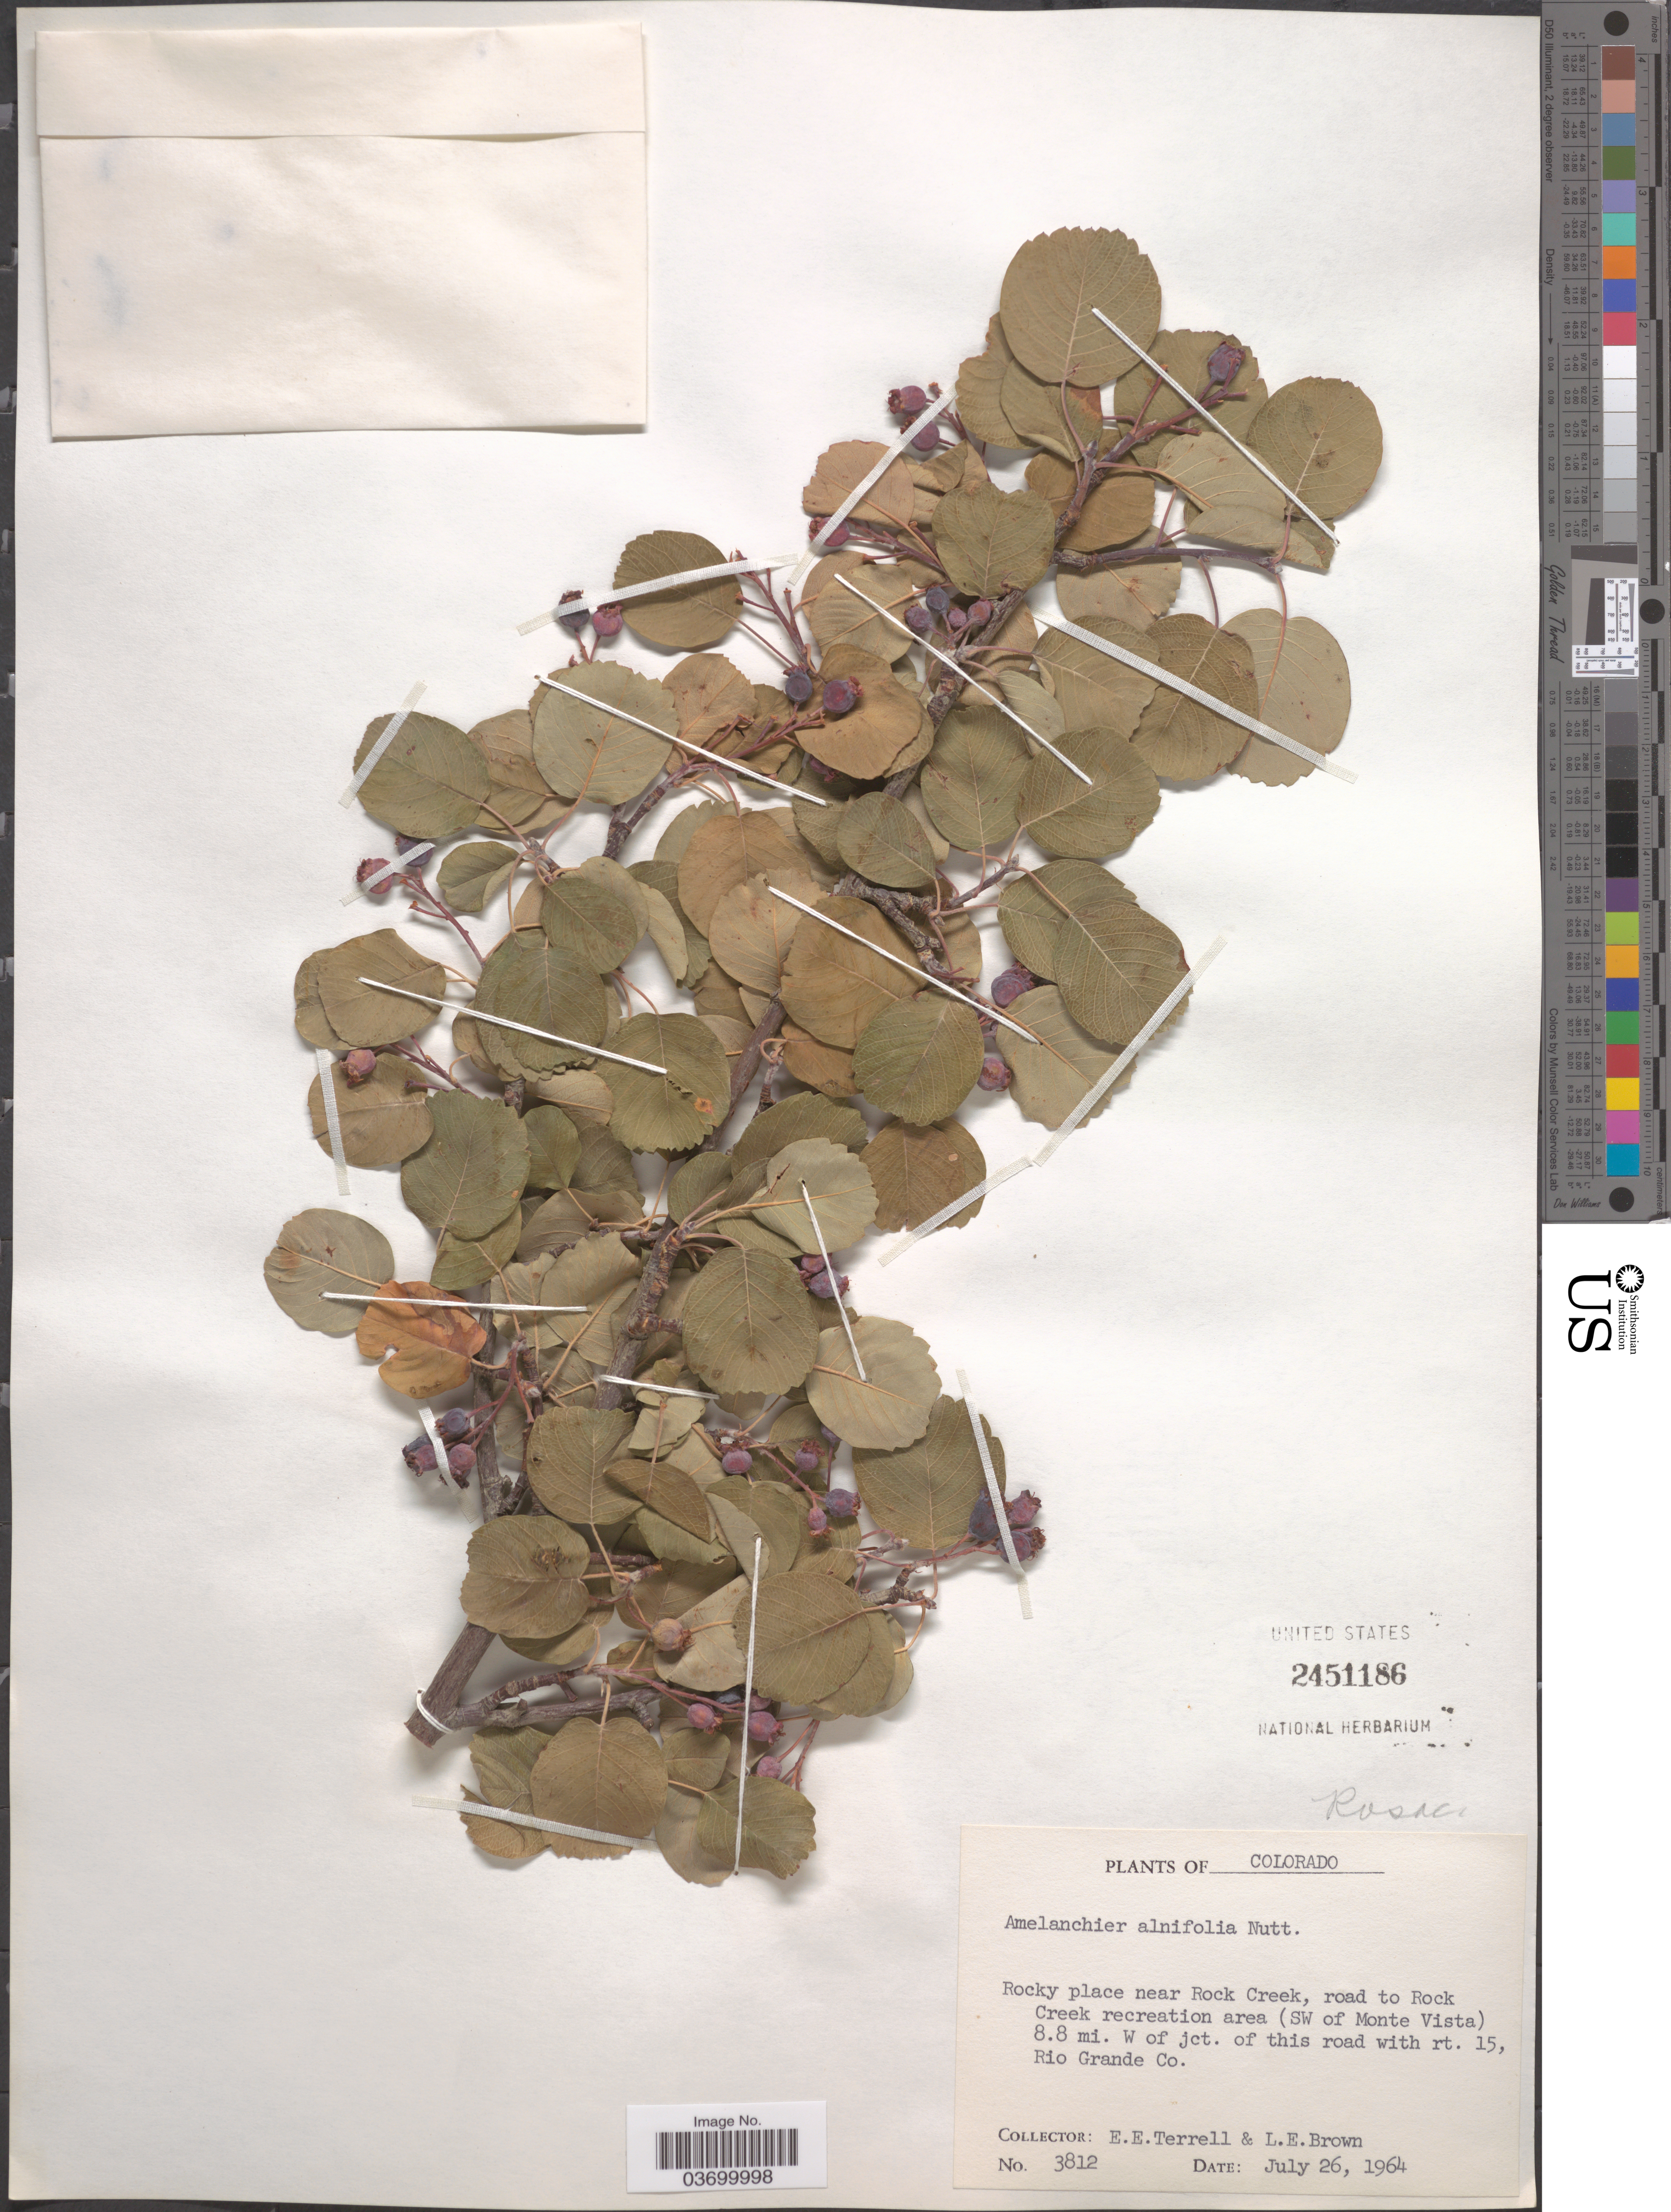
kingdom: Plantae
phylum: Tracheophyta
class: Magnoliopsida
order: Rosales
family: Rosaceae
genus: Amelanchier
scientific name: Amelanchier alnifolia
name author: (Nutt.) Nutt. ex M. Roem.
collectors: E. E. Terrell & L. E. Brown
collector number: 3812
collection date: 1964-07-26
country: United States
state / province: Colorado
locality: Rocky place near Rock Creek, road to Rock Creek recreation area (SW of Monte Vista) 8.8 mi. W of jct. of this road with rt. 15, Rio Grande Co.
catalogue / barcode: US 2451186